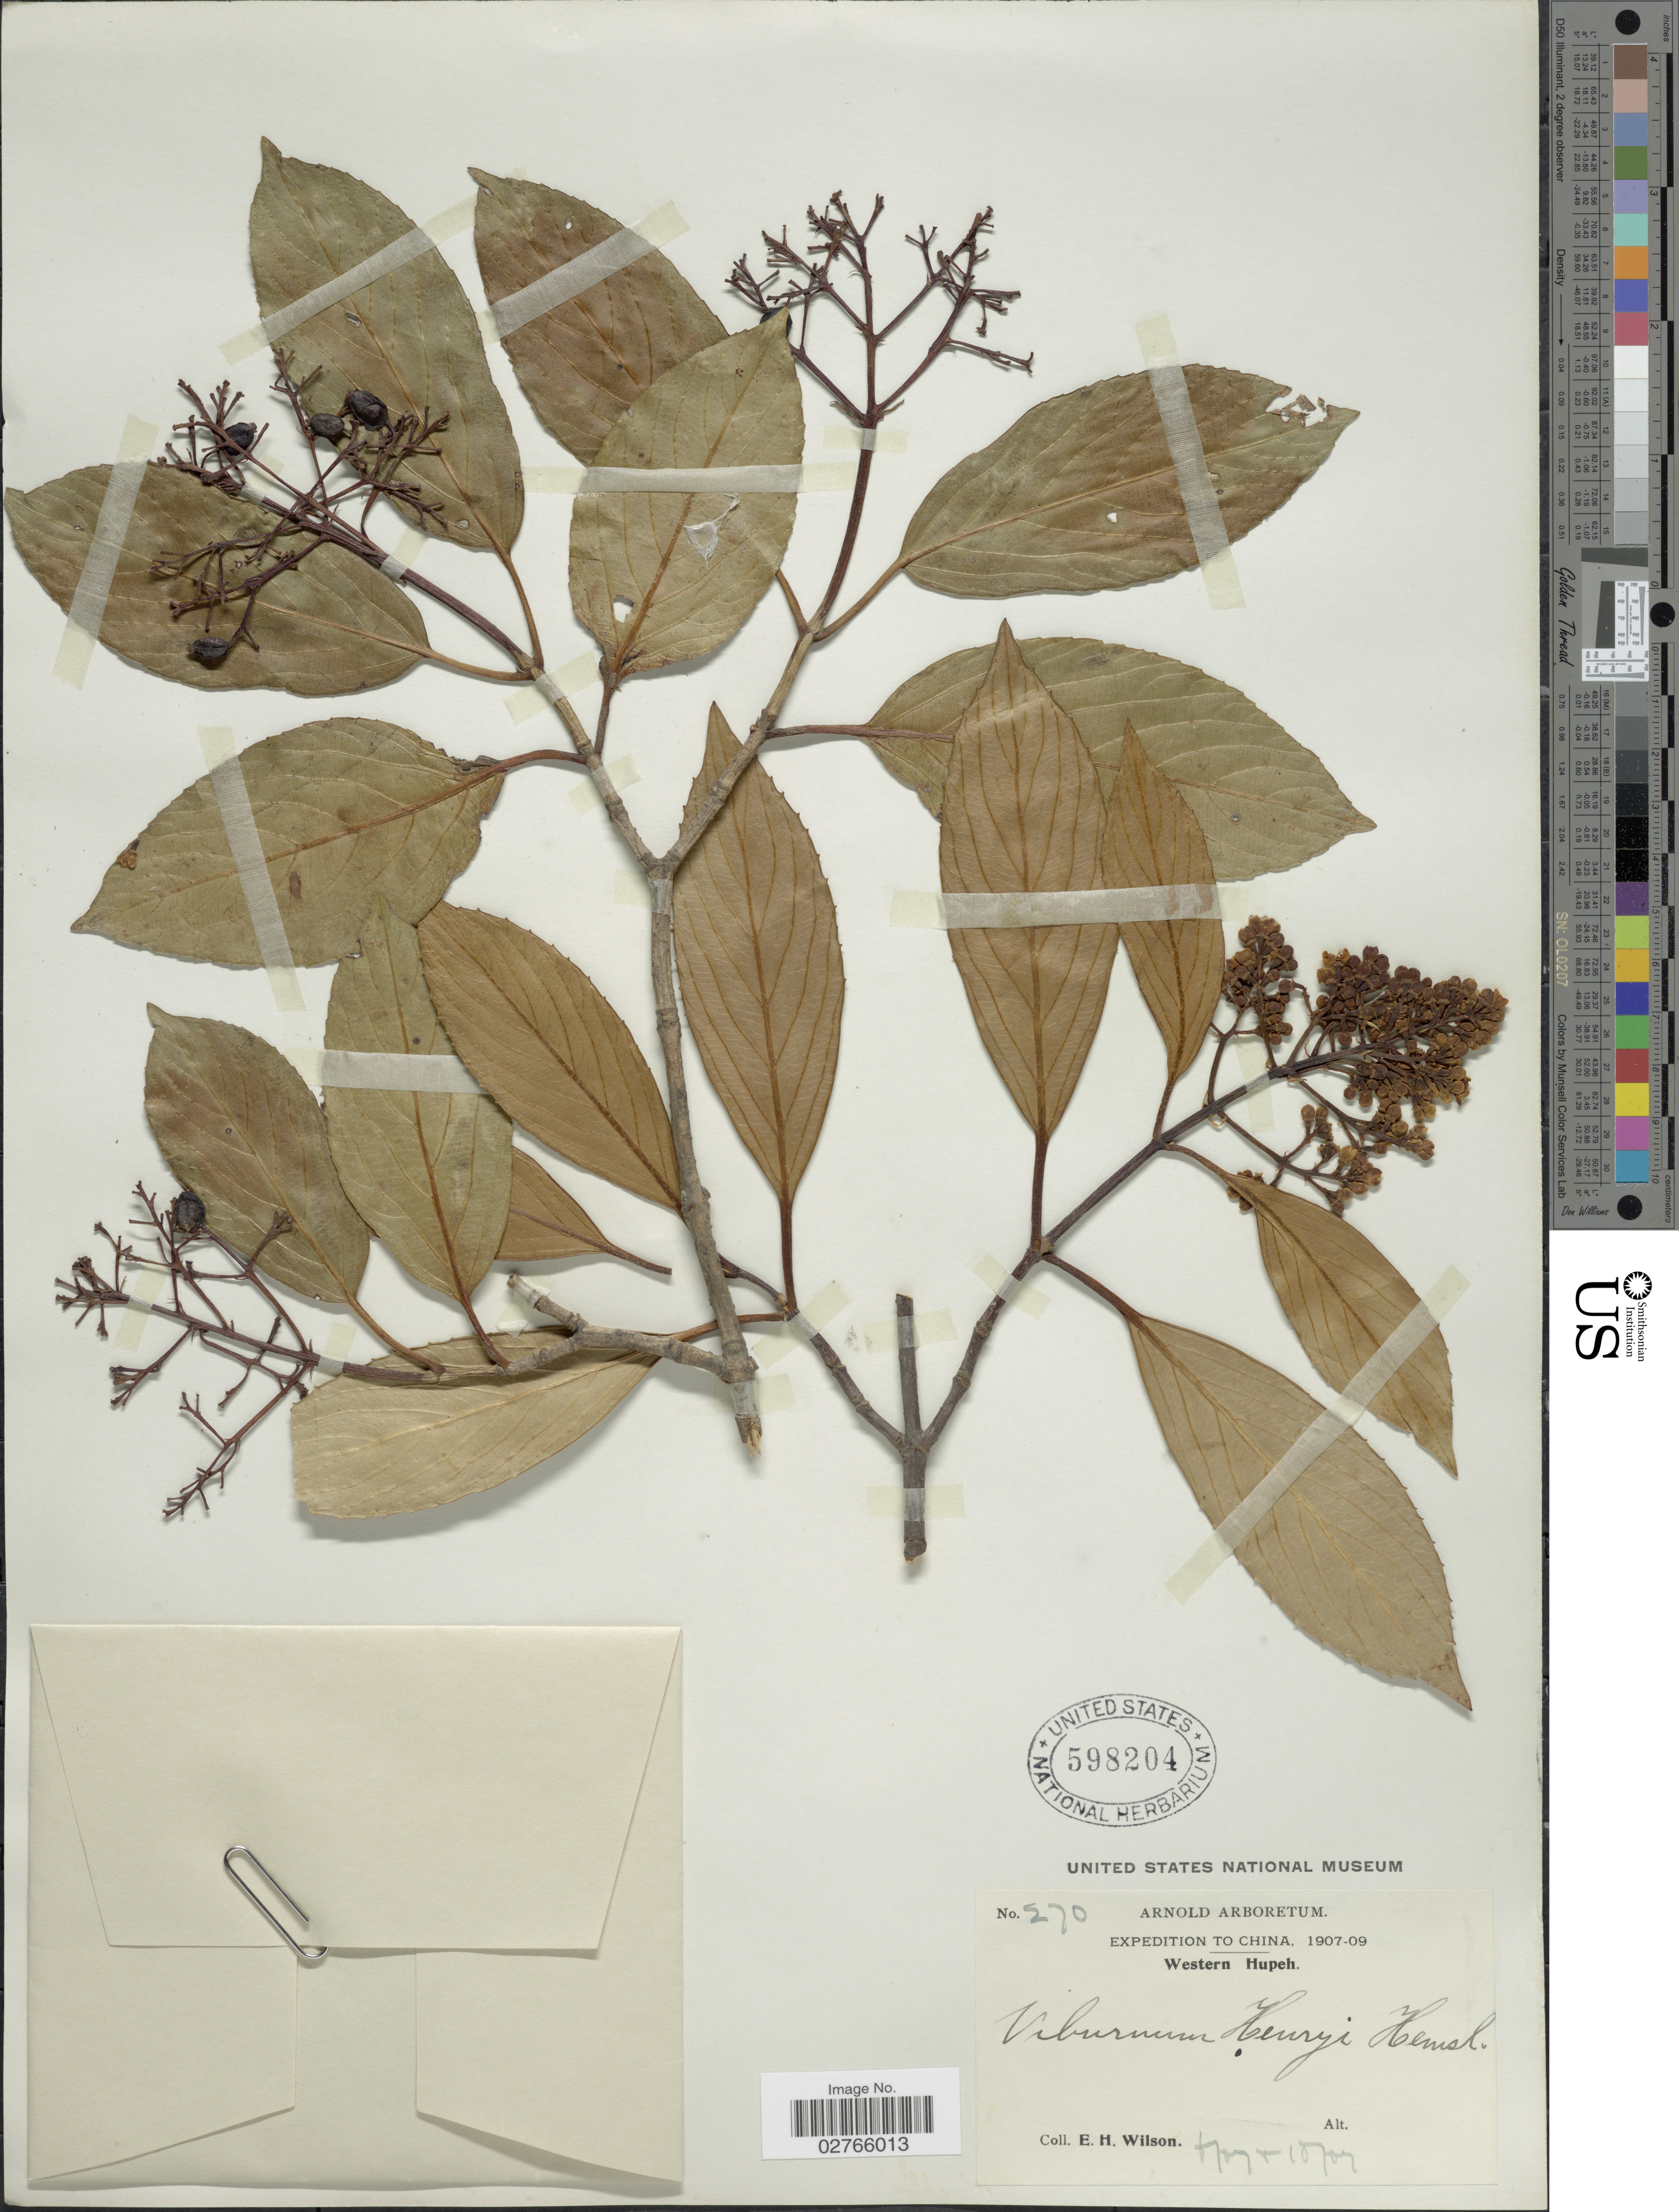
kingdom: Plantae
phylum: Tracheophyta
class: Magnoliopsida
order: Dipsacales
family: Viburnaceae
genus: Viburnum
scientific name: Viburnum henryi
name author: Hemsl. in F.B. Forbes & Hemsl.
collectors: E. Wilson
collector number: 270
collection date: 1907-06/1907-10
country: China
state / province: Hubei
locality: Western Hupeh.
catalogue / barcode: US 598204